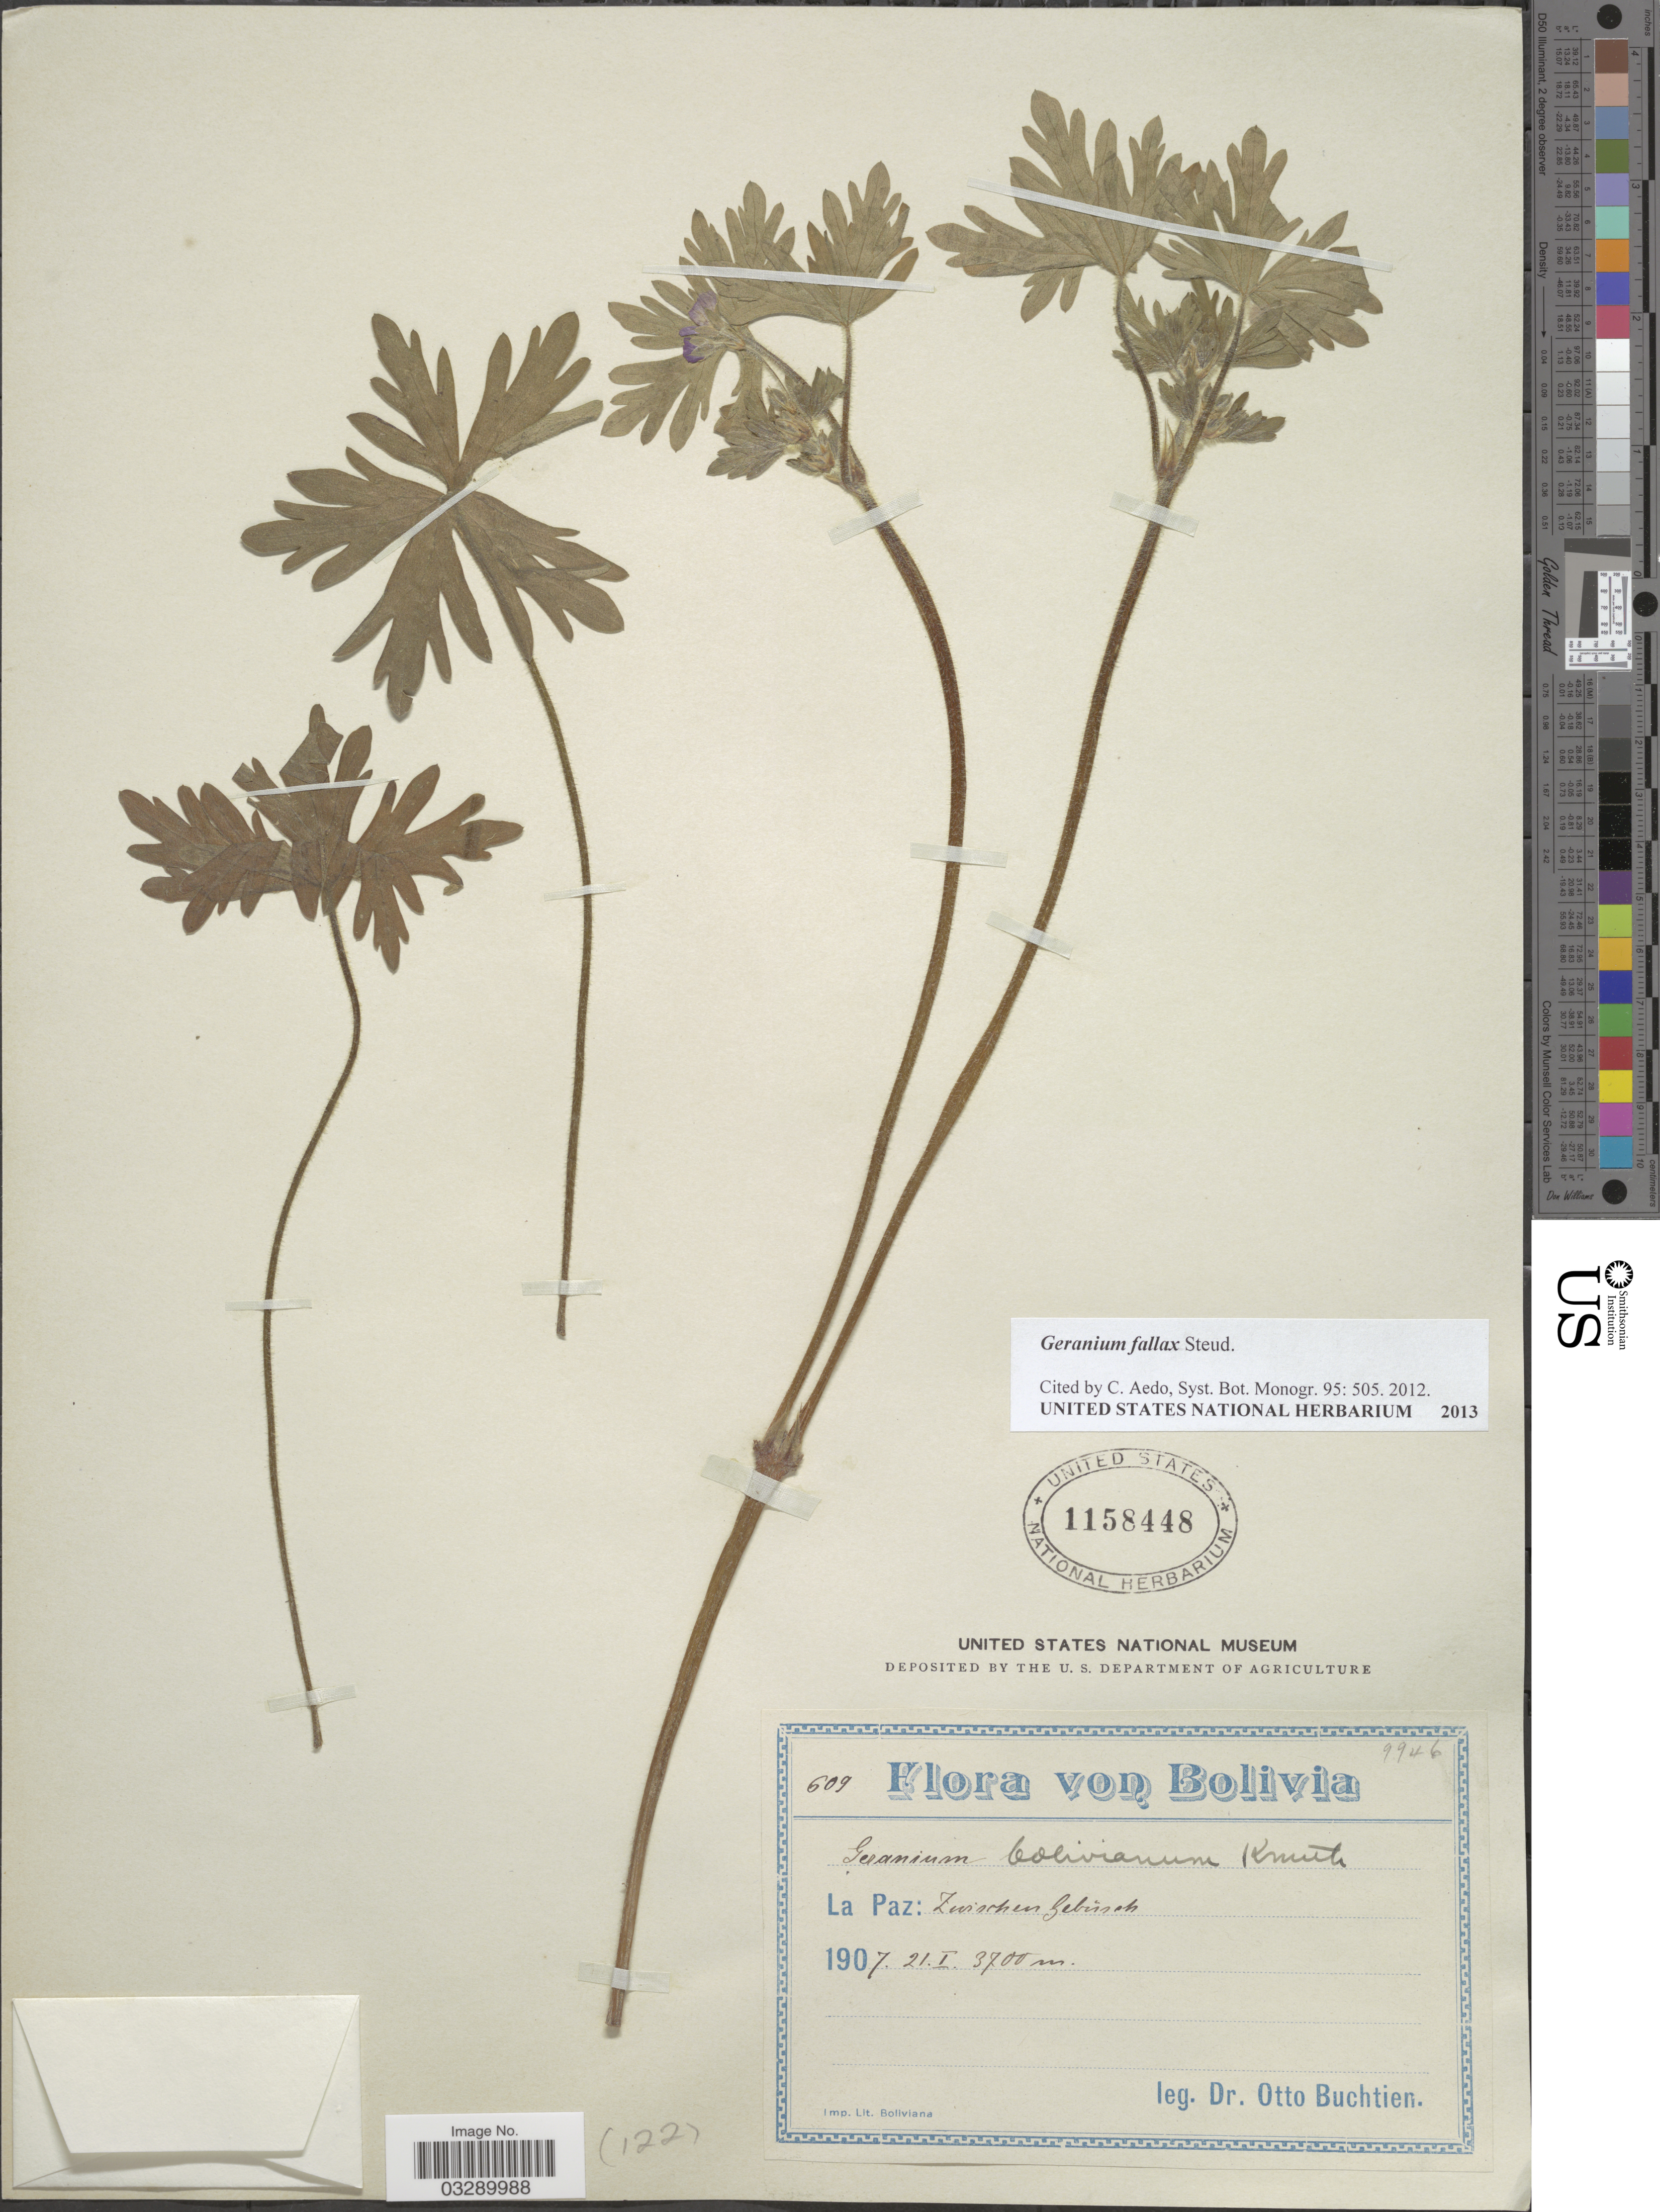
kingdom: Plantae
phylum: Tracheophyta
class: Magnoliopsida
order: Geraniales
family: Geraniaceae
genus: Geranium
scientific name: Geranium fallax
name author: Steud.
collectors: O. Buchtien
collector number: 609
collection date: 1907-01-21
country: Bolivia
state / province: La Paz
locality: Zwischen Gebusch.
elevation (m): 3700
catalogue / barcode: US 1158448